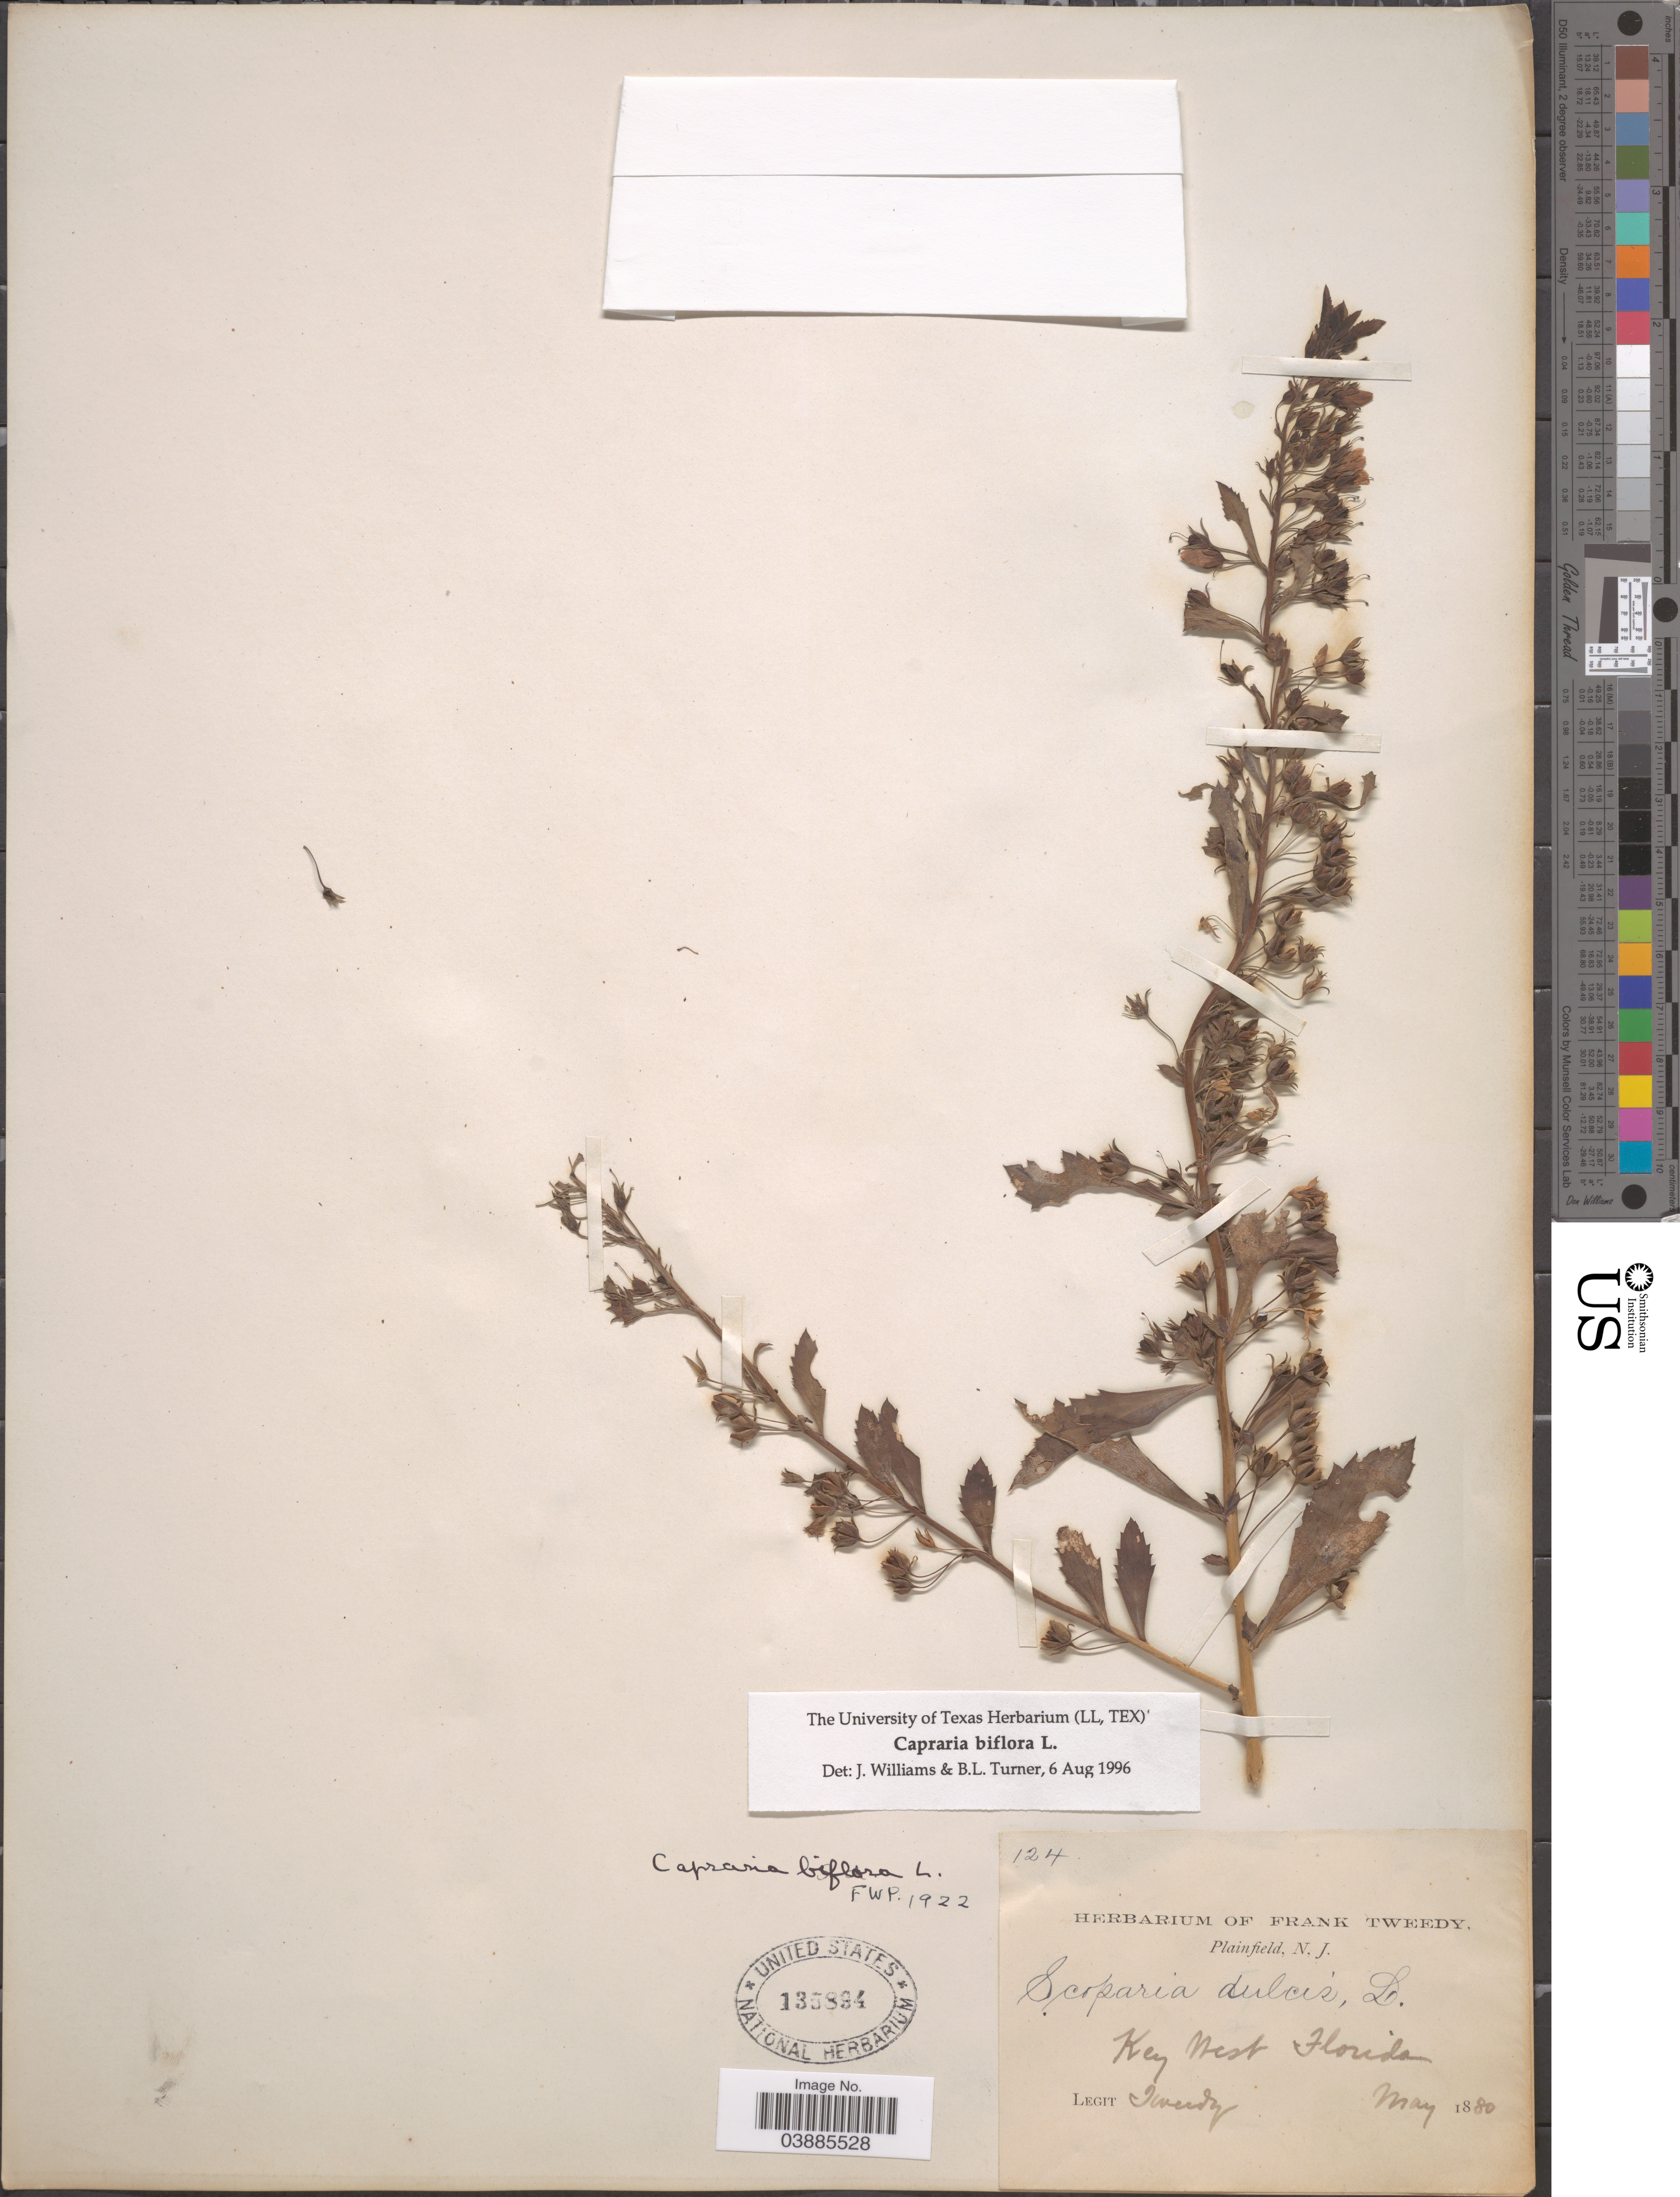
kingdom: Plantae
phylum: Tracheophyta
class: Magnoliopsida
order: Lamiales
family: Scrophulariaceae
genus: Capraria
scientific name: Capraria biflora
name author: L.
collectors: F. Tweedy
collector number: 124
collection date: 1880-05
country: United States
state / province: Florida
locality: Key West.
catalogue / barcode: US 135834